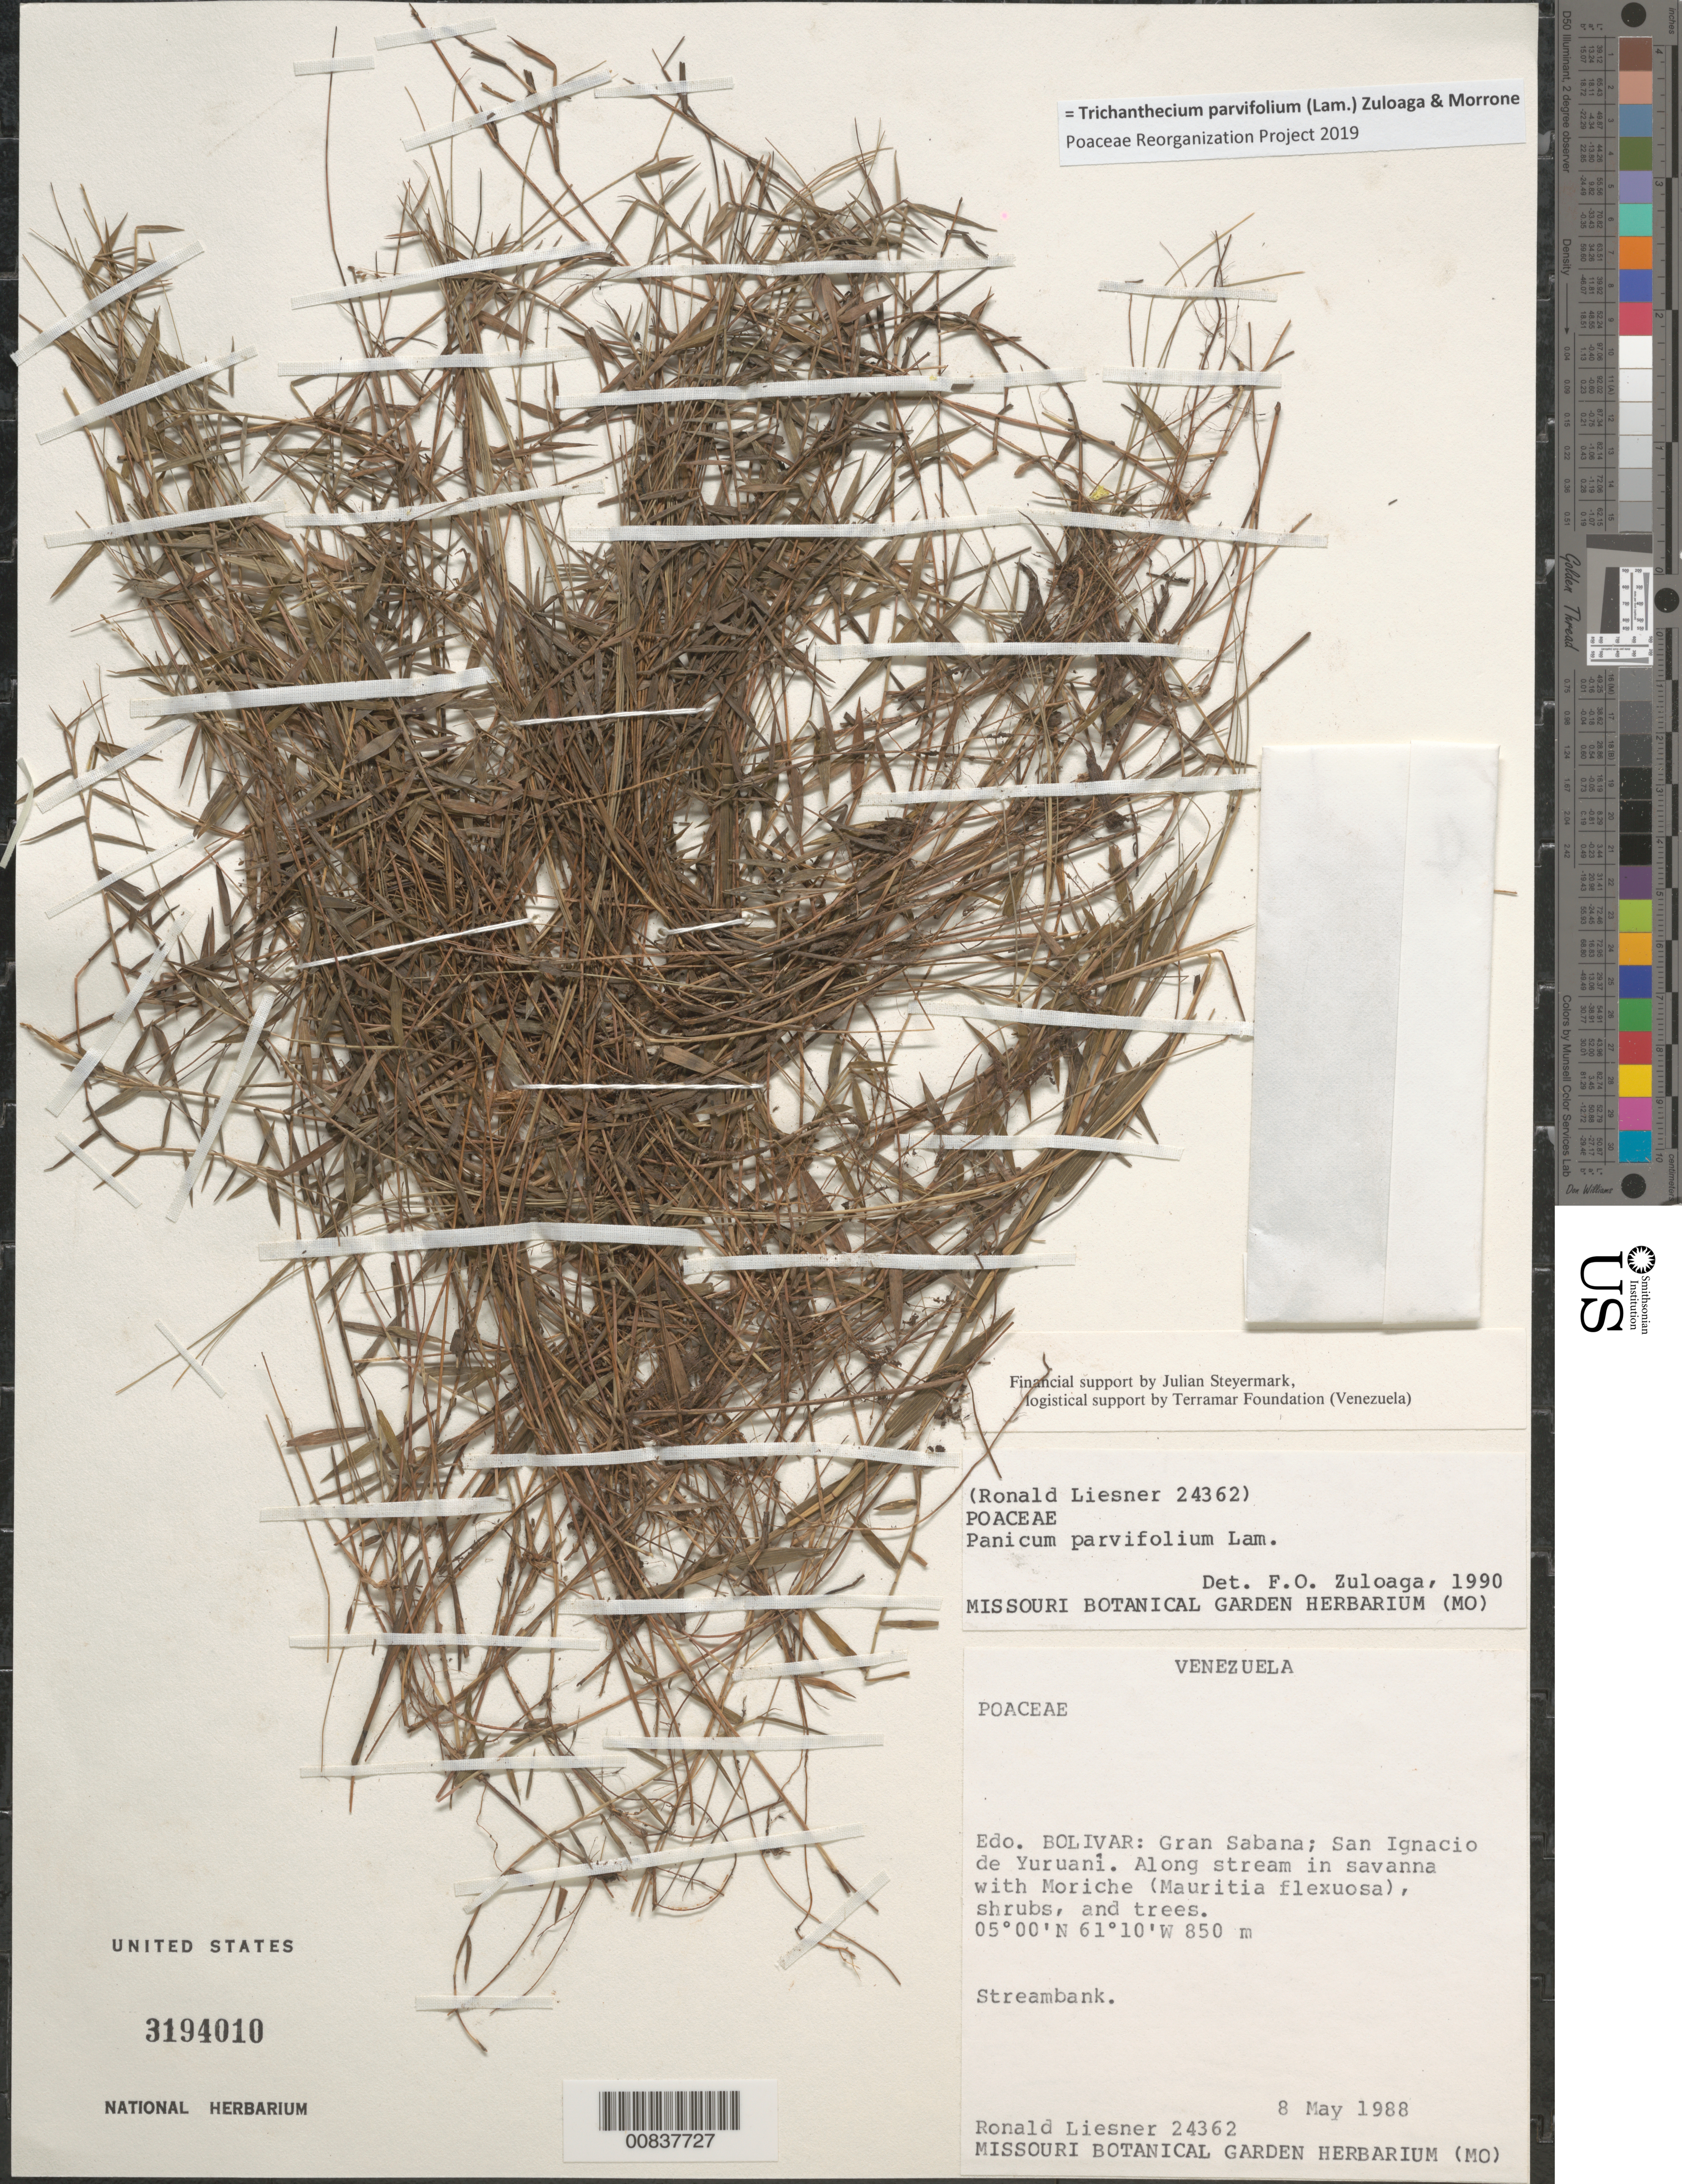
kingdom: Plantae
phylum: Tracheophyta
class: Liliopsida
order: Poales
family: Poaceae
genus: Trichanthecium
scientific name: Trichanthecium parvifolium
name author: (Lam.) Zuloaga & Morrone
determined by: Poaceae Reorganization Project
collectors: R. L. Liesner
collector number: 24362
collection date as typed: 8-May-88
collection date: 1988-05-08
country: Venezuela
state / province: Bolívar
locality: Gran Sabana, San Ignacio de Yuruani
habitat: Along stream in savanna with Moriche (Mauritia flexuosa), shrubs and trees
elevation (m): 850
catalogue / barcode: US 3194010